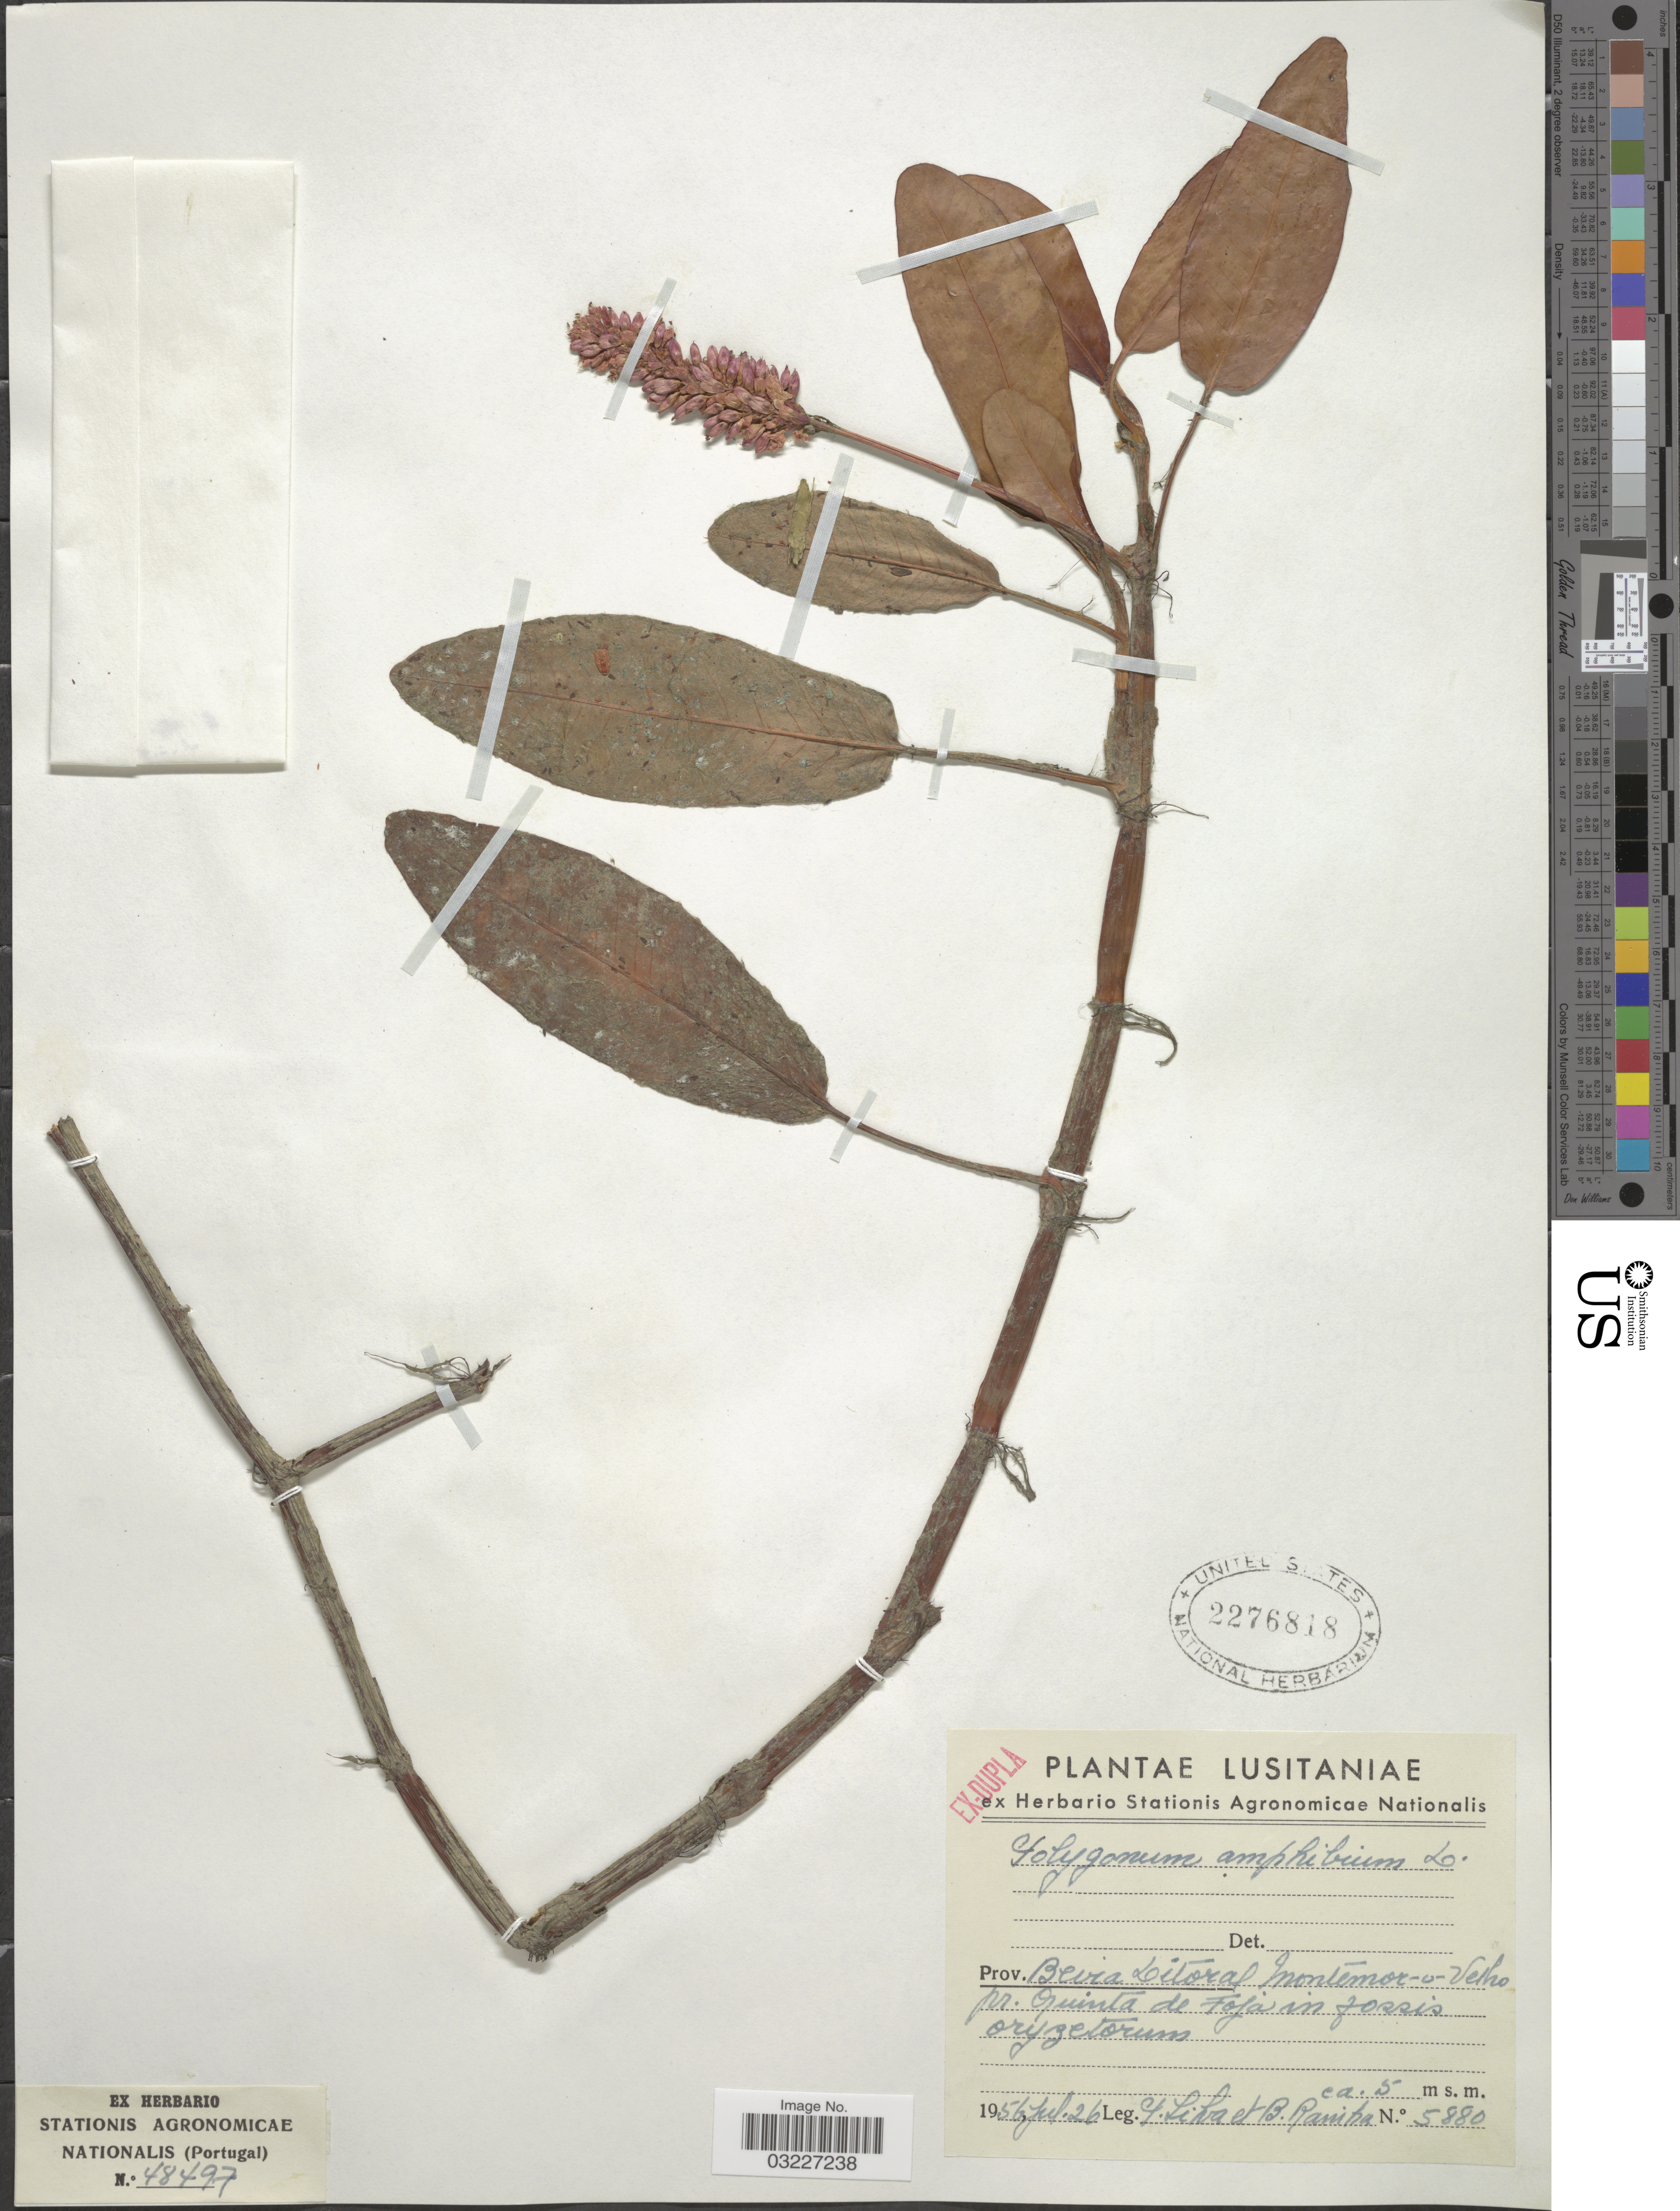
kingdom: Plantae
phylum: Tracheophyta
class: Magnoliopsida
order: Caryophyllales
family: Polygonaceae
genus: Polygonum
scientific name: Polygonum amphibium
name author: L.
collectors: S. Silva & B. Rainha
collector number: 5880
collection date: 1956-07-26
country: Portugal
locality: Lusitaniae. Prov. Bevia Litoral Montemor-o-Velho pr. Quinta de Foja in fossis.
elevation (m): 5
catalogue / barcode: US 2276818